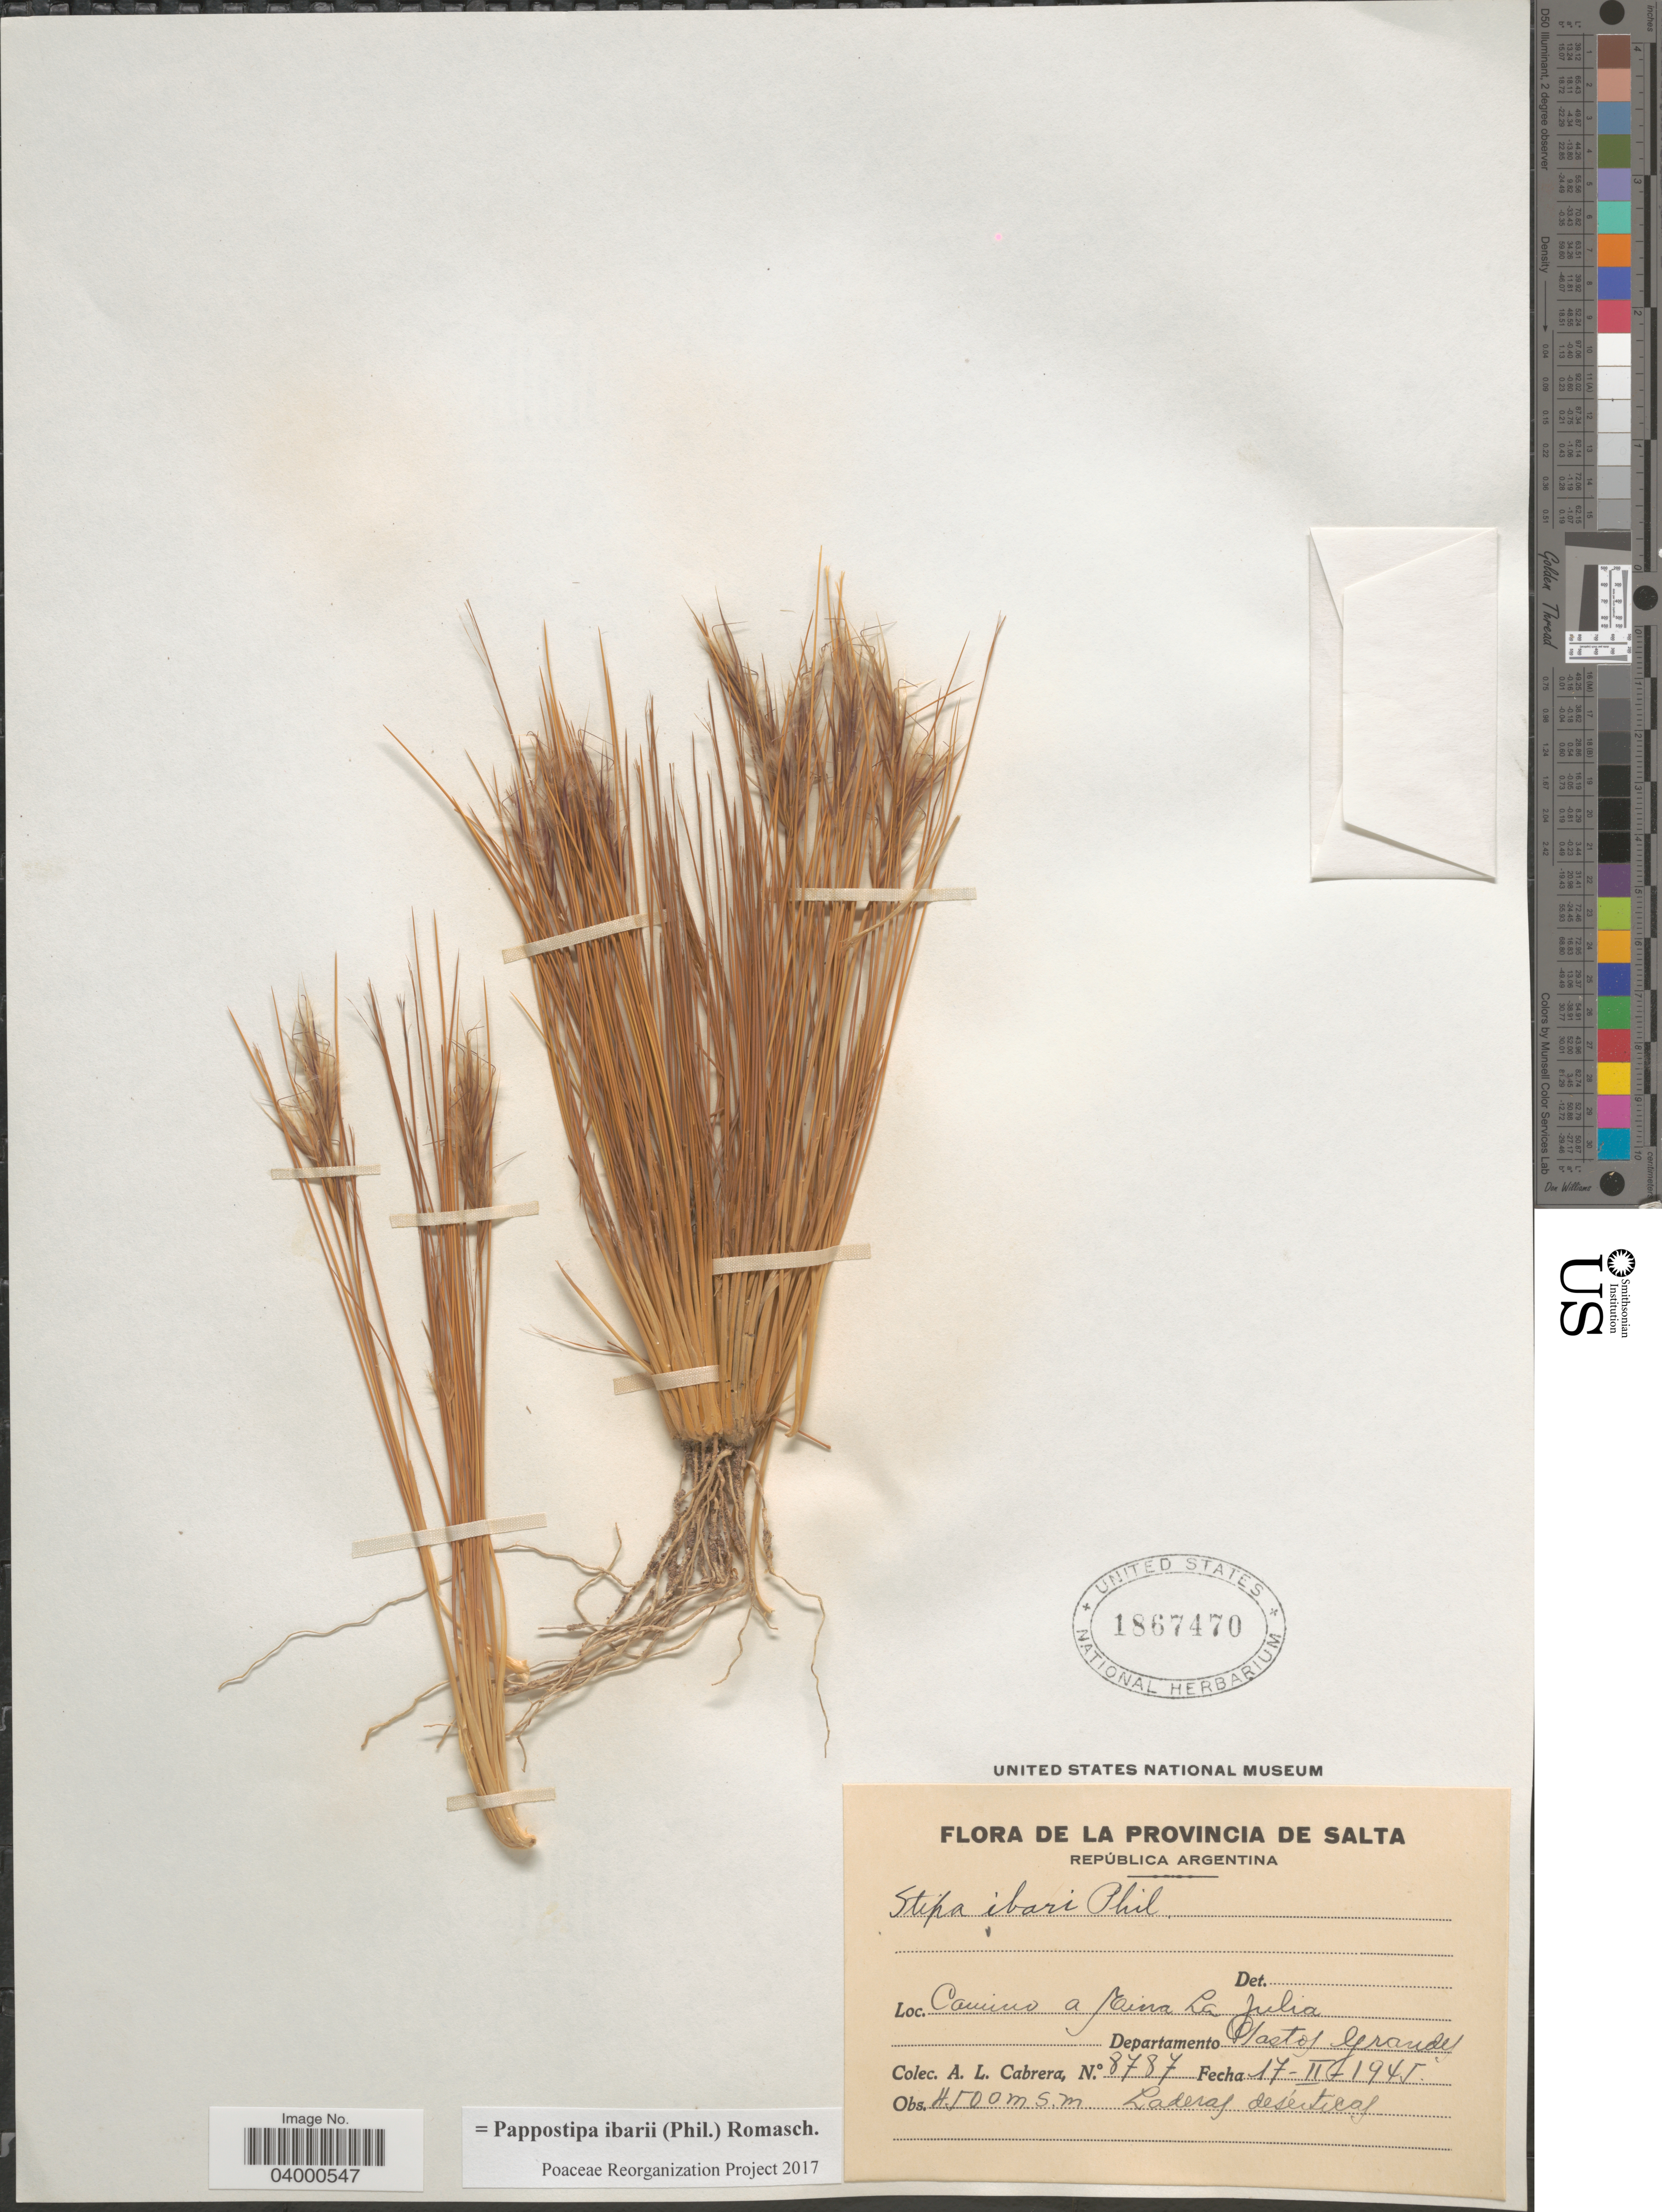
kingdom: Plantae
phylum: Tracheophyta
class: Liliopsida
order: Poales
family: Poaceae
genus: Pappostipa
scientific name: Pappostipa ibarii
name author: (Phil.) Romasch.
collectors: A. L. Cabrera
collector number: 8787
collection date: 1945-02-17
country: Argentina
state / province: Salta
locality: Camino a Mina La Julia. Departamento Pastos Grandes.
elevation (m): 4500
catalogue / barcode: US 1867470